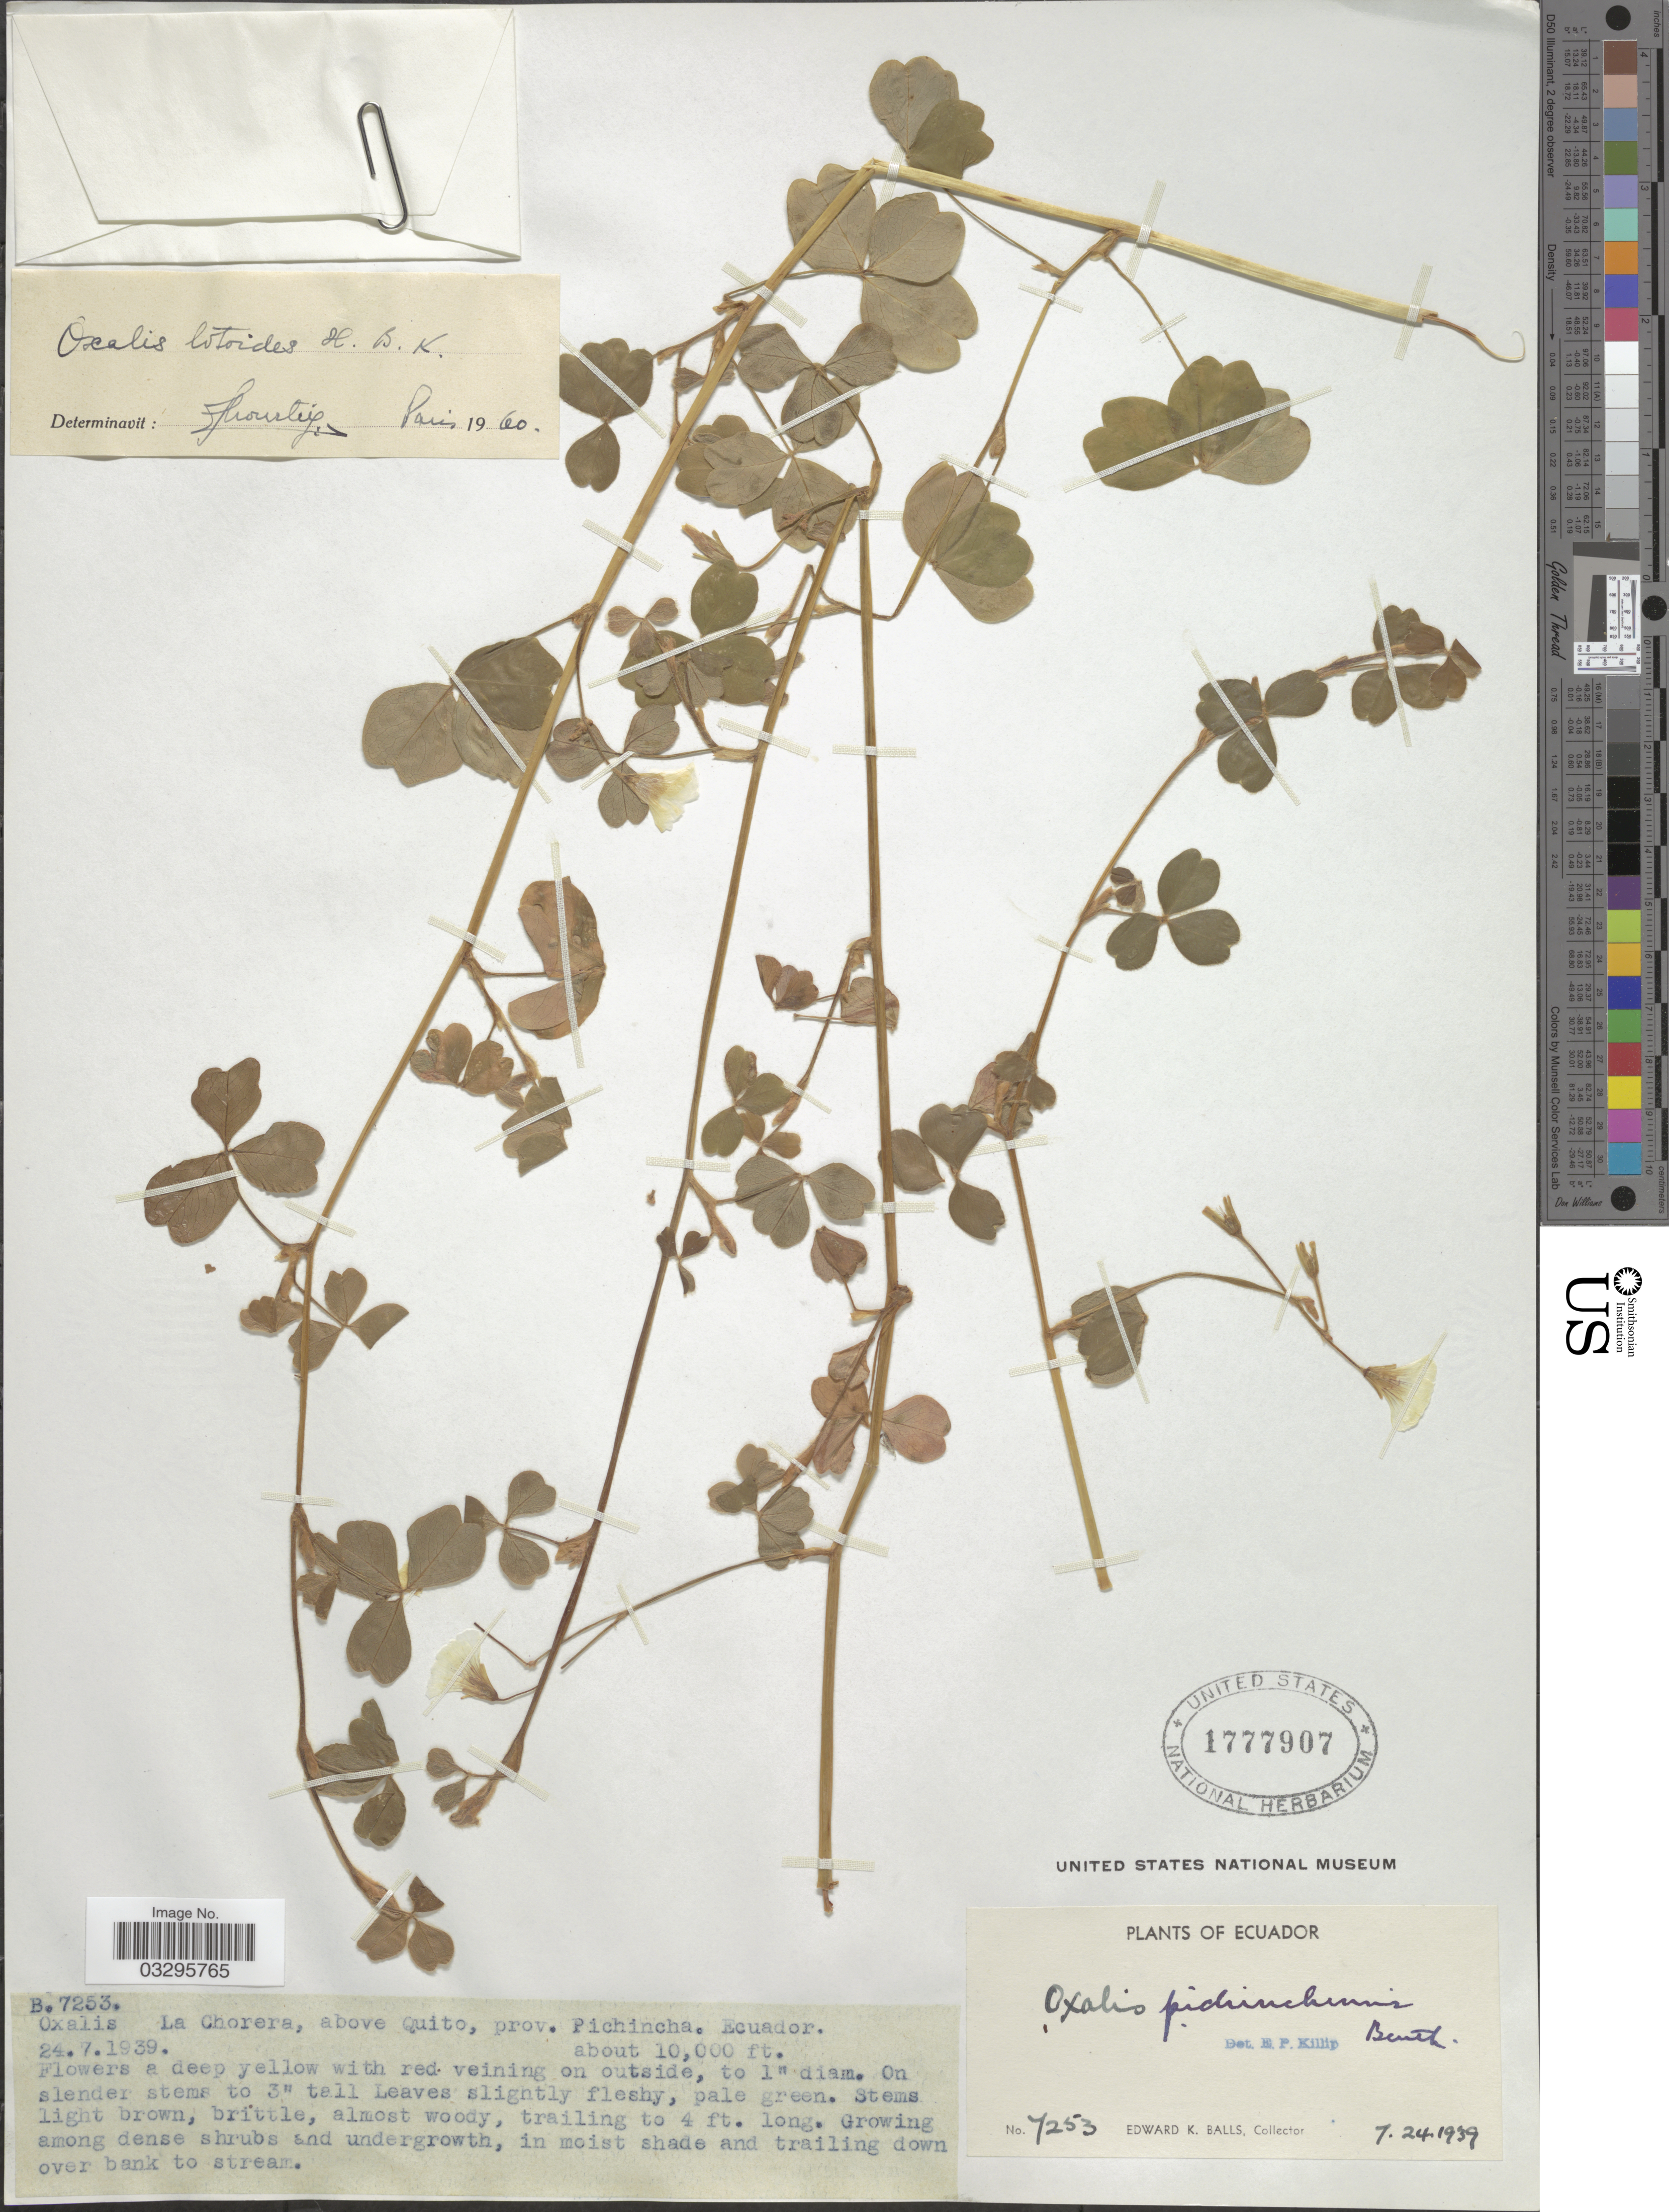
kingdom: Plantae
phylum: Tracheophyta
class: Magnoliopsida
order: Oxalidales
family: Oxalidaceae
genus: Oxalis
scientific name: Oxalis lotoides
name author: Kunth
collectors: E. K. Balls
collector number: B7253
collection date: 1939-07-24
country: Ecuador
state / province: Pichincha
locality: La Chorera, above Quito.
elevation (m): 3048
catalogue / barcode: US 1777907